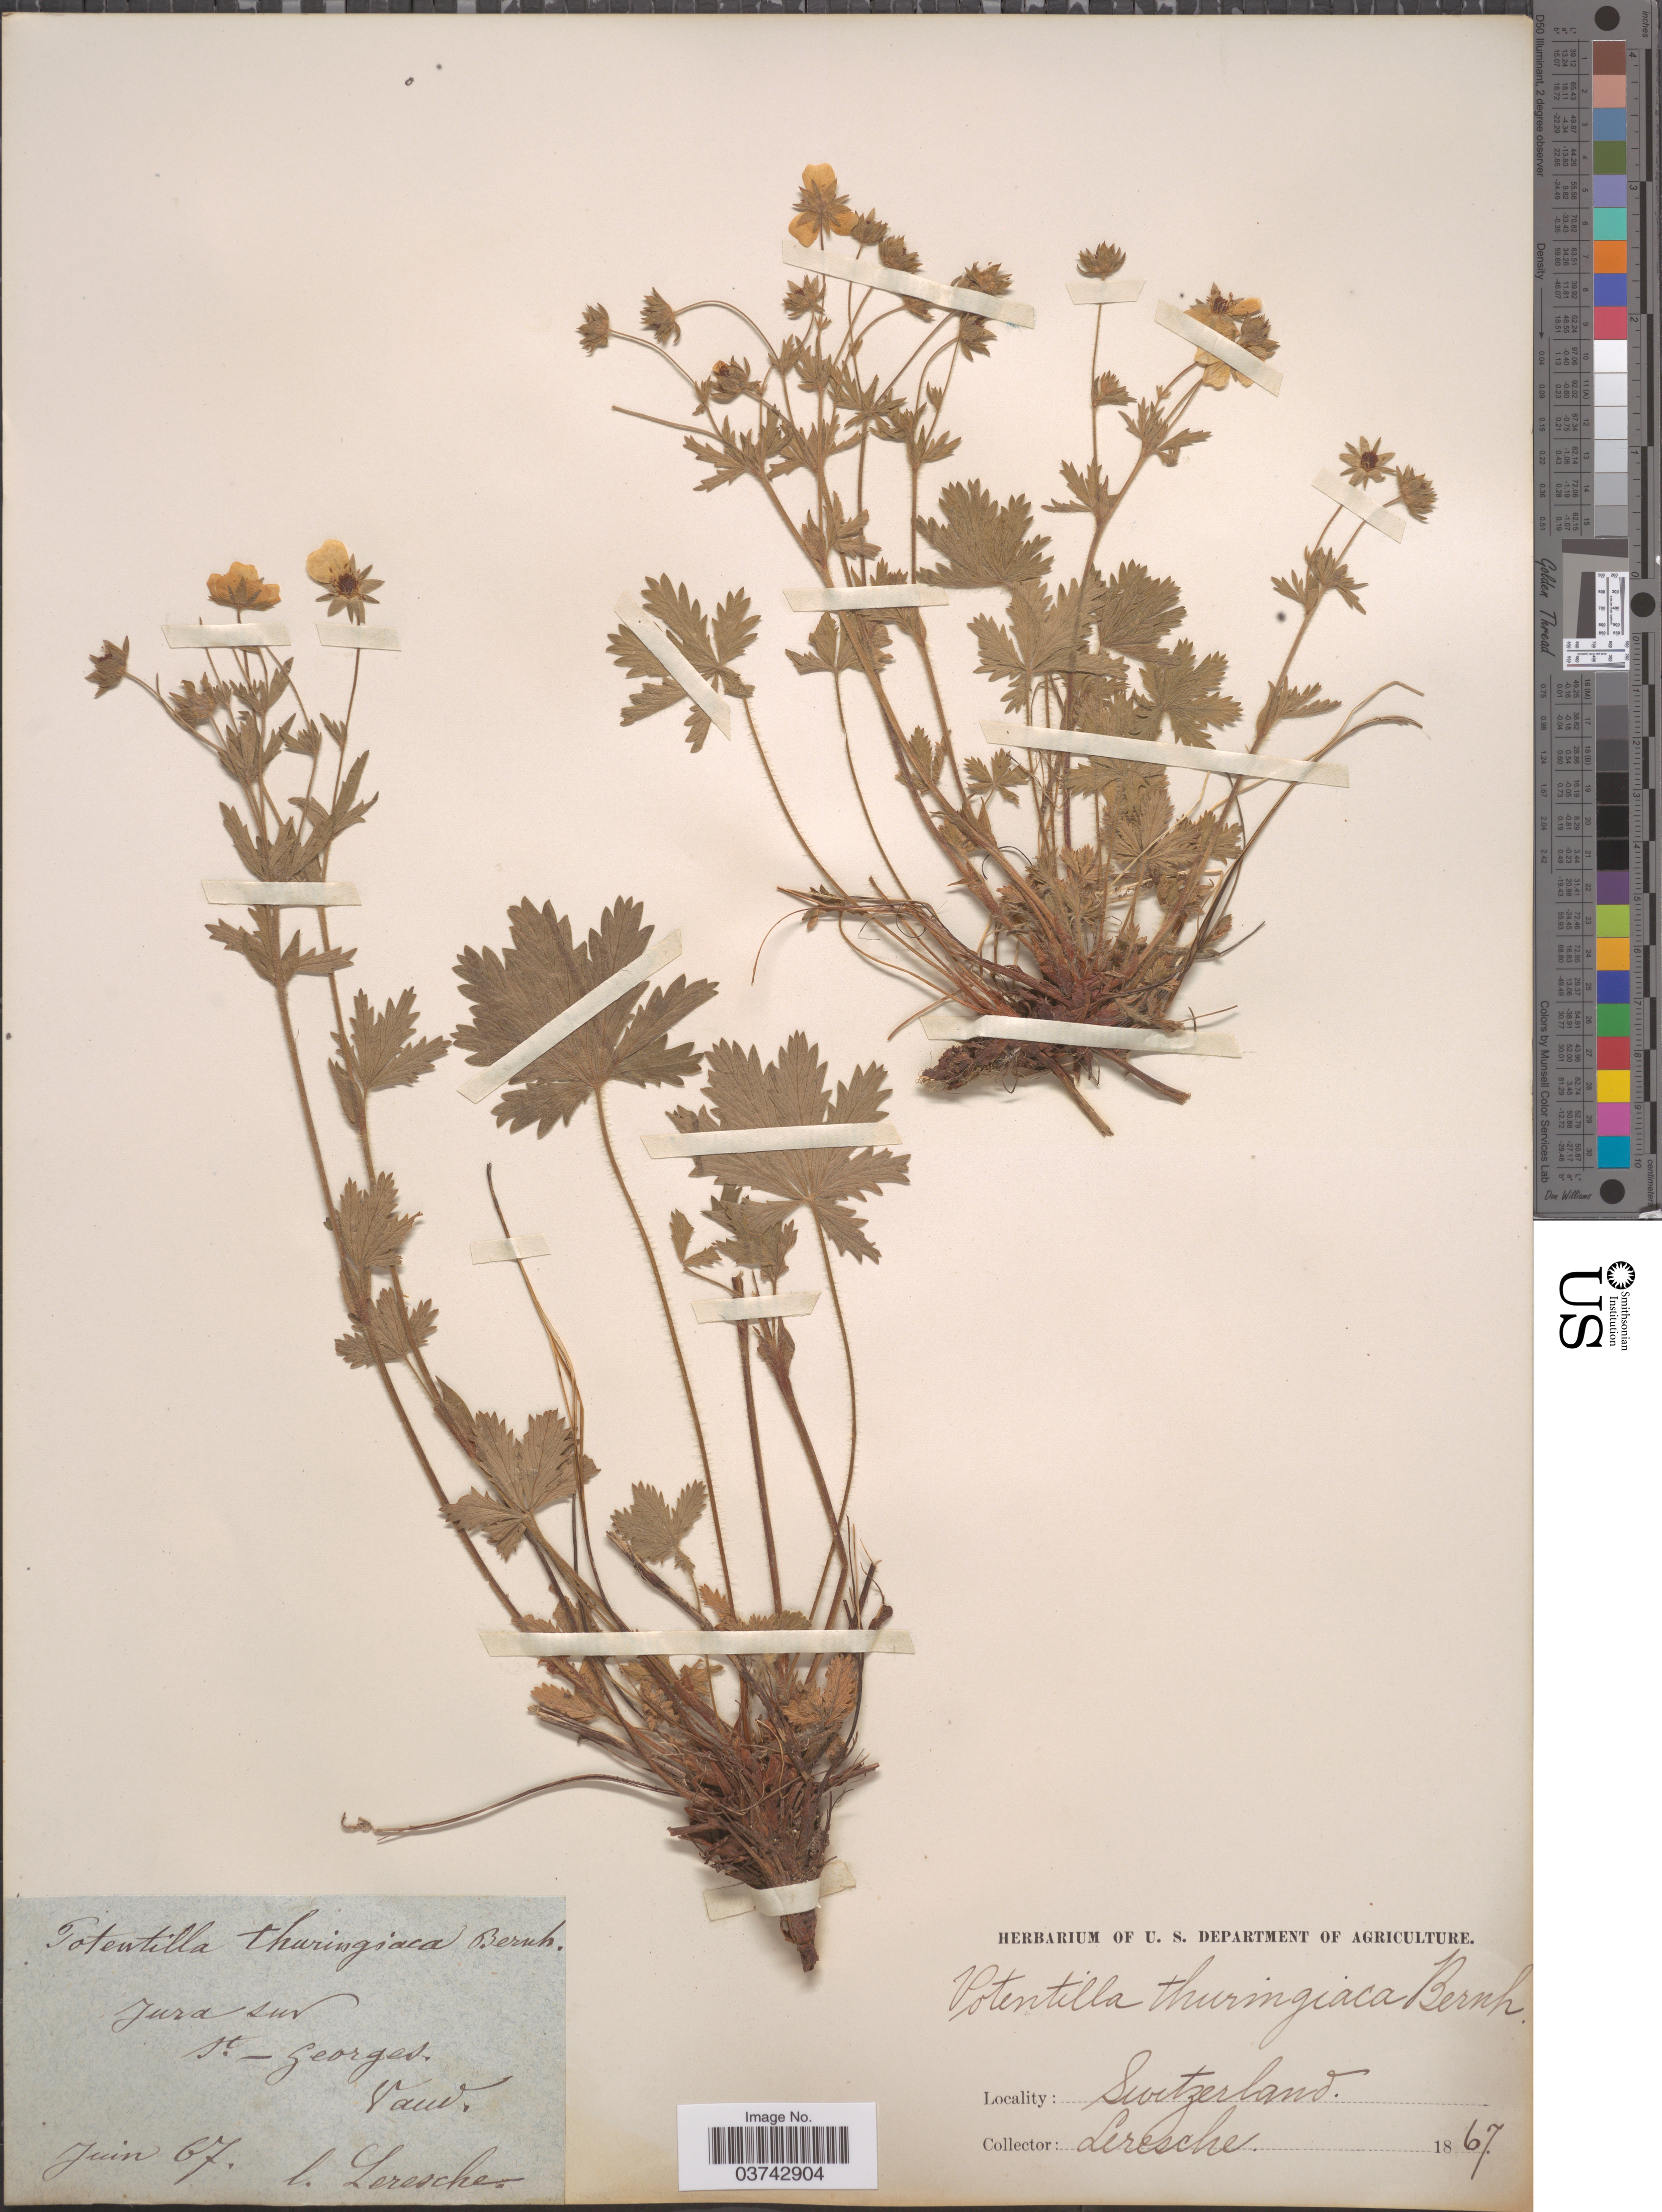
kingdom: Plantae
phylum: Tracheophyta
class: Magnoliopsida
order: Rosales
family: Rosaceae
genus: Potentilla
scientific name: Potentilla thuringiaca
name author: Bernh. ex Link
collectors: L. Leresche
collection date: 1867-06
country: Switzerland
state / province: Vaud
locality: Jura sur St. Georges.